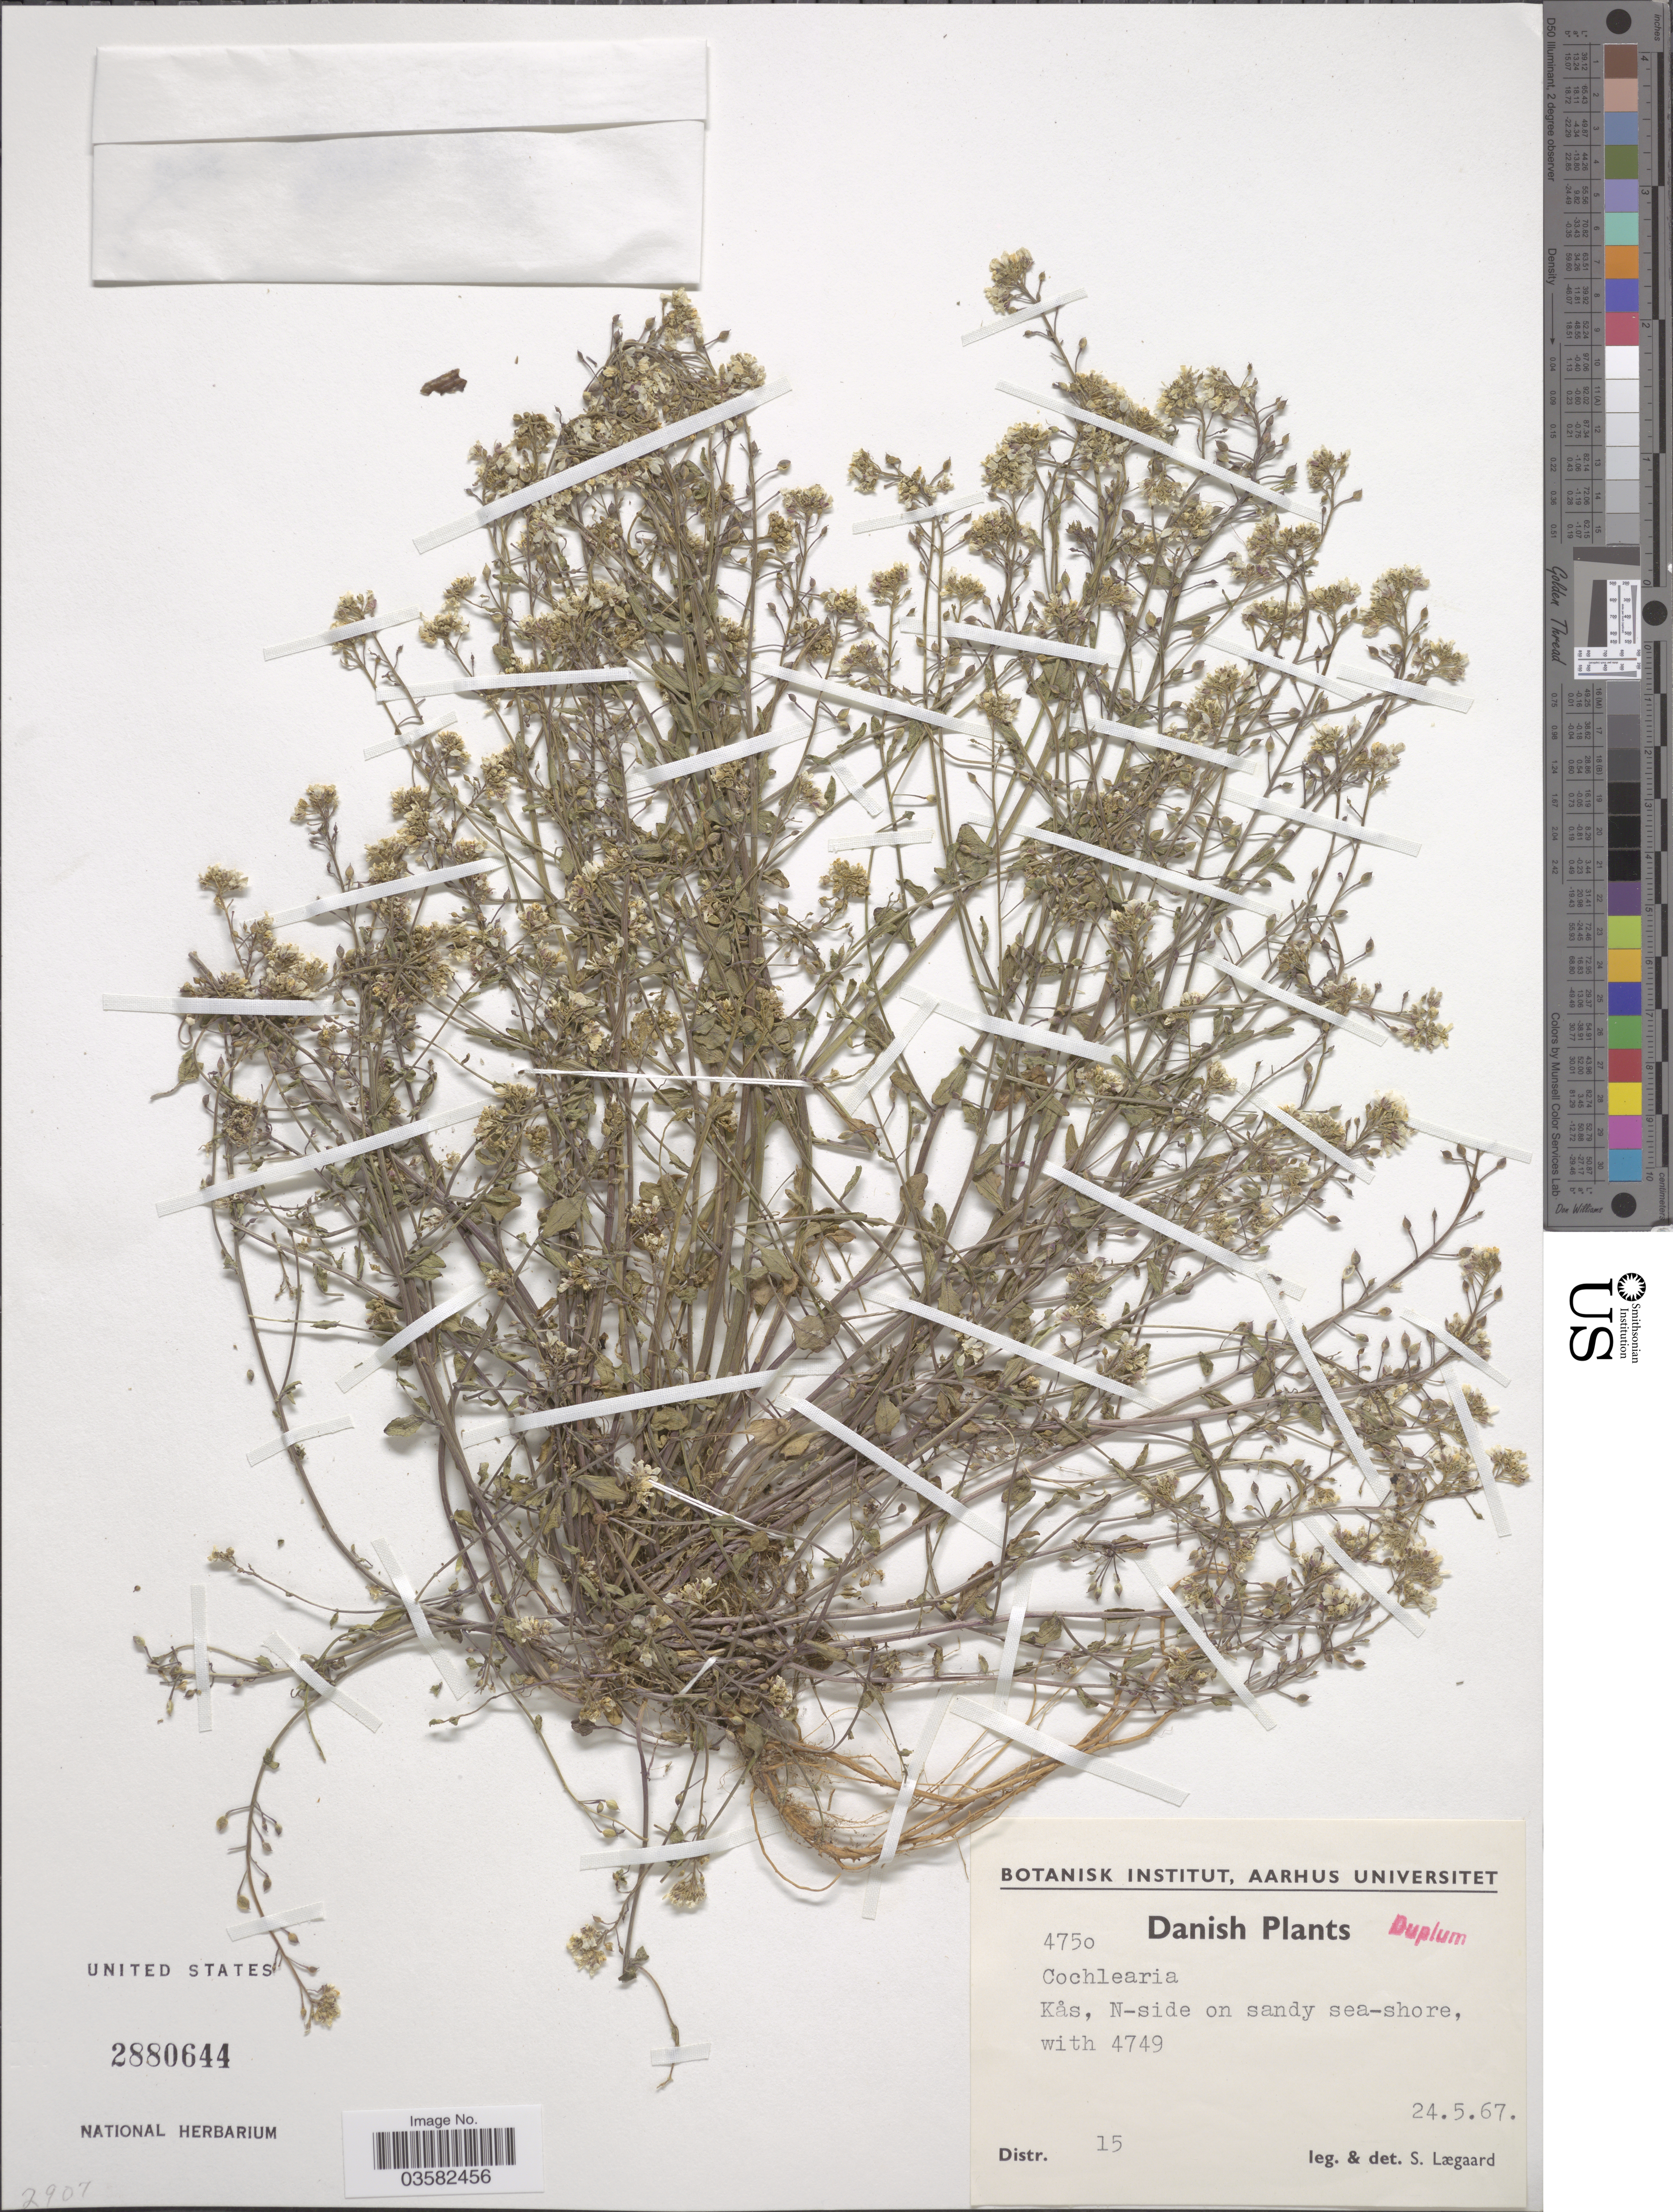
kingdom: Plantae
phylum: Tracheophyta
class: Magnoliopsida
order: Brassicales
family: Brassicaceae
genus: Cochlearia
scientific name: Cochlearia sp.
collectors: S. Lægaard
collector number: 4750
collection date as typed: Transcribed d/m/y: 24/5/67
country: Denmark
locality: Kås, N-side on sandy sea-shore. Distr. 15.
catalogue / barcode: US 2880644